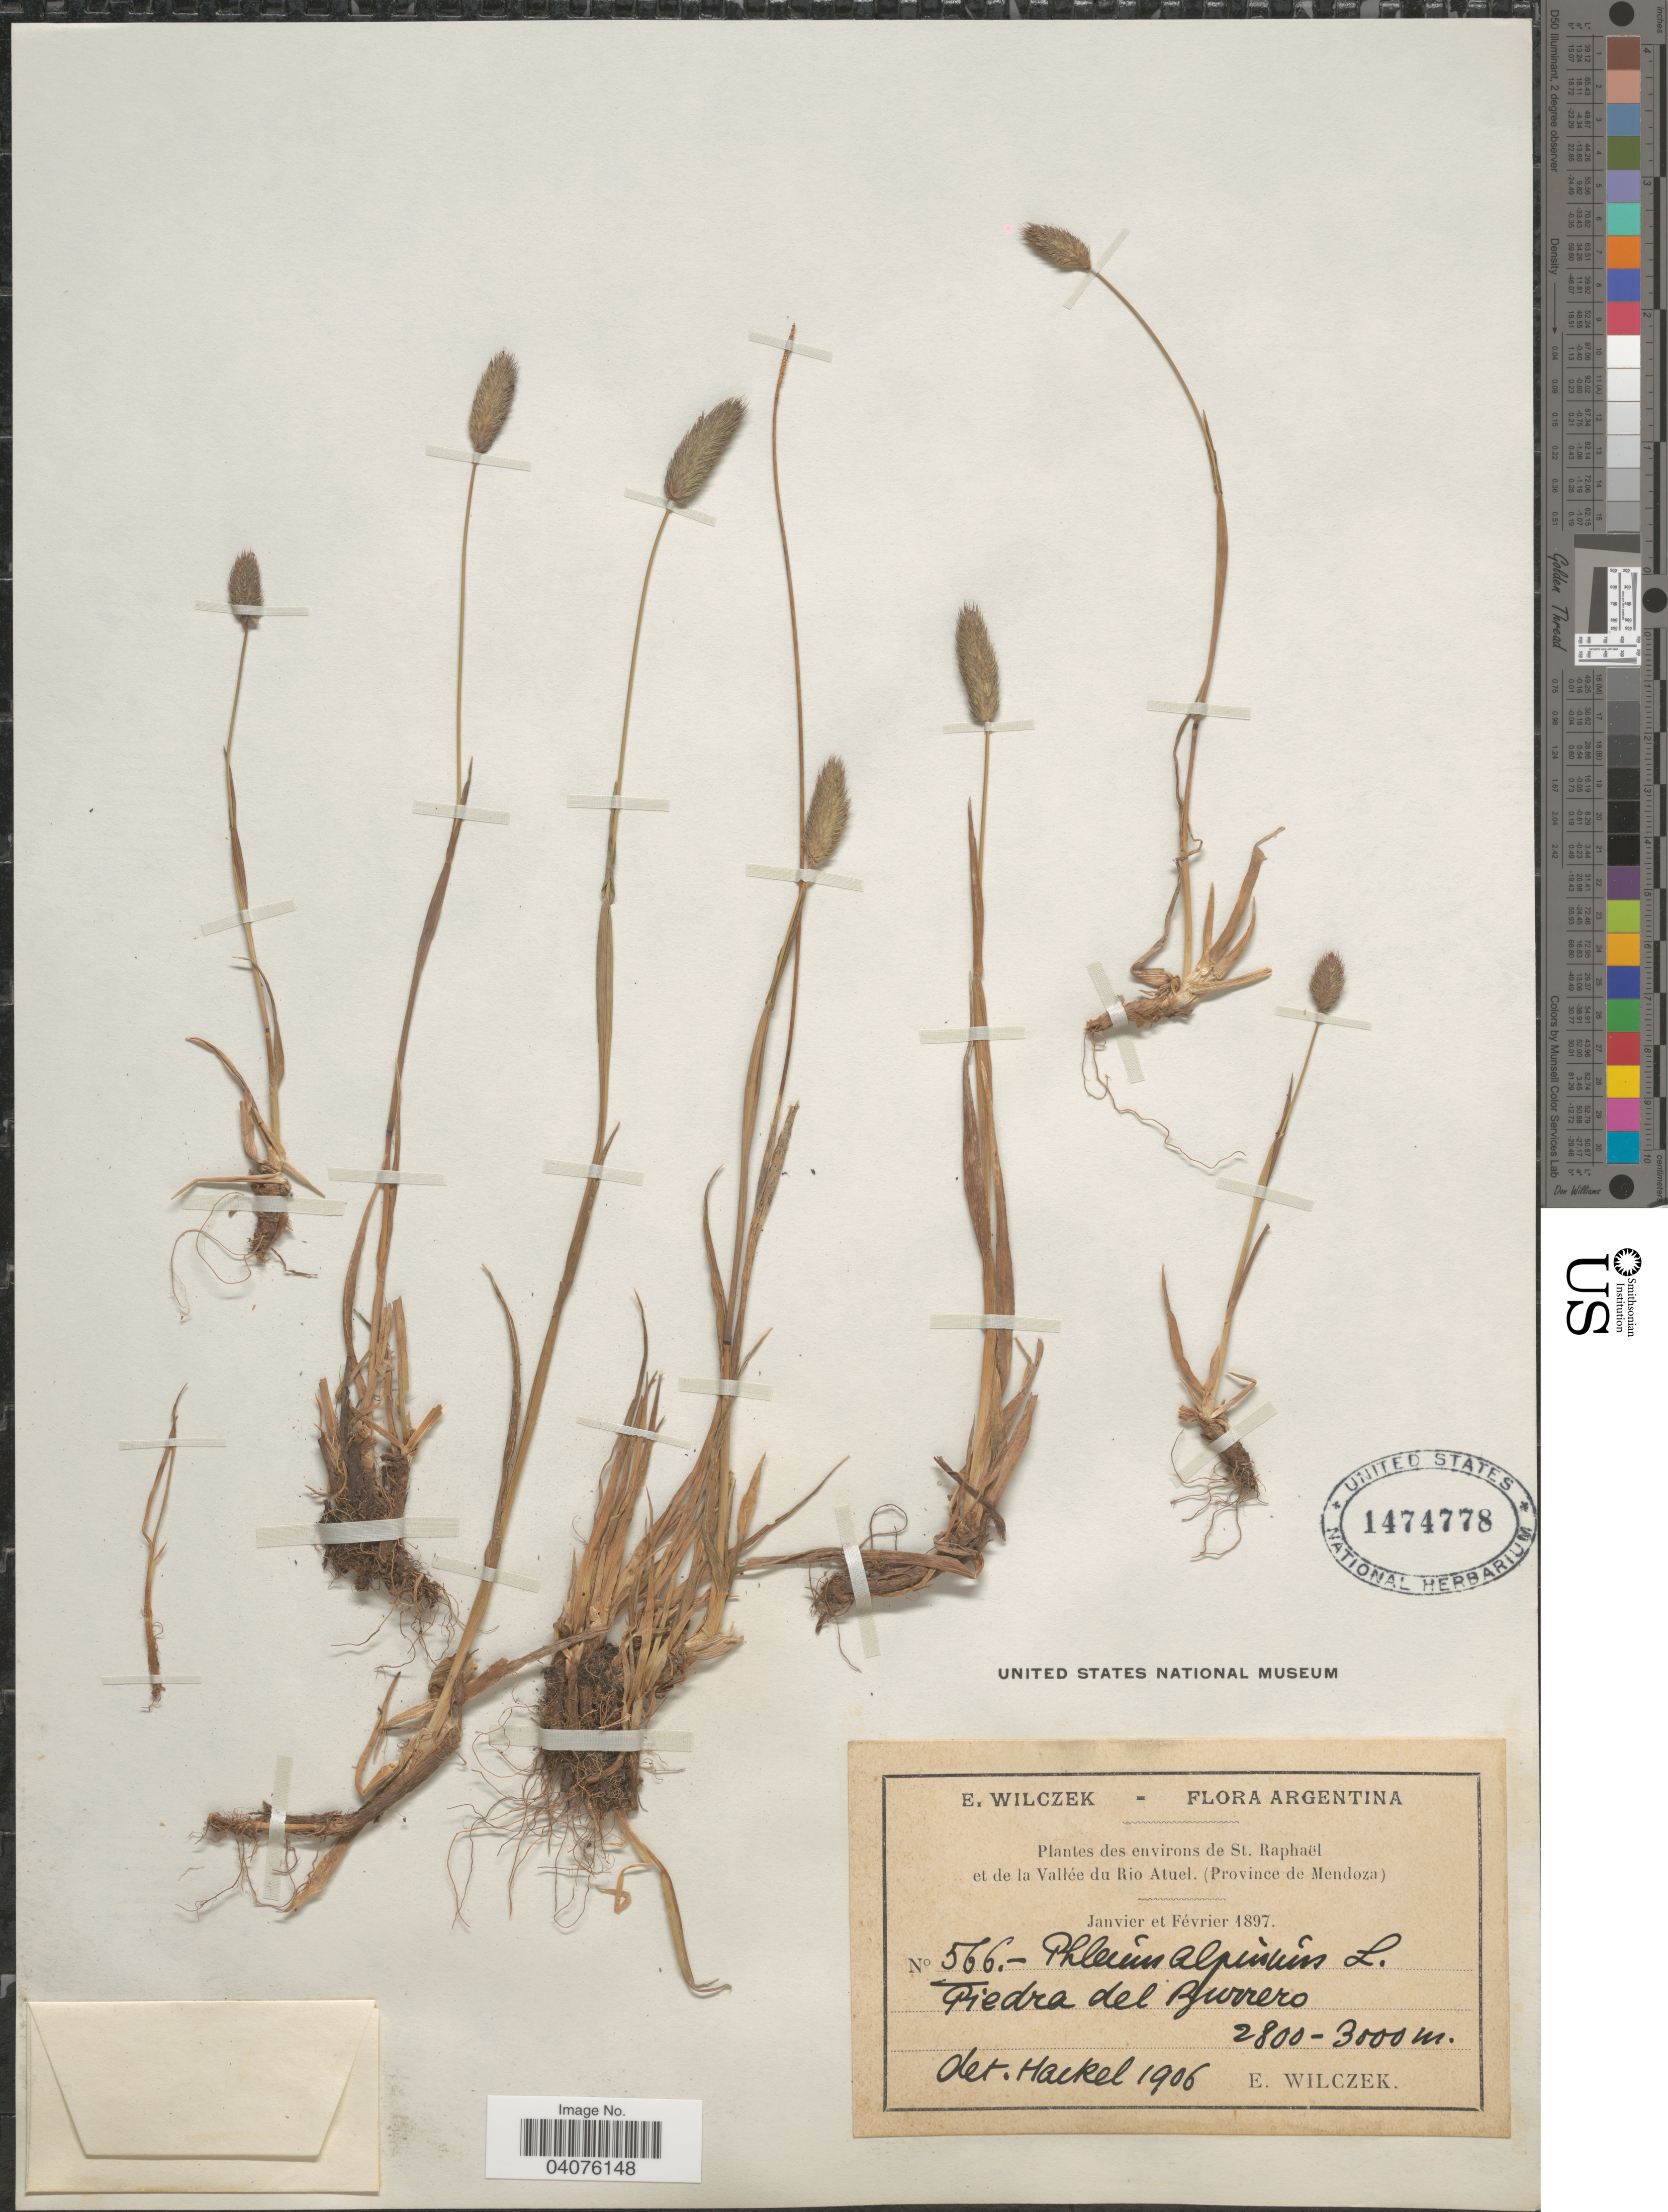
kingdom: Plantae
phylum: Tracheophyta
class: Liliopsida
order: Poales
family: Poaceae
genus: Phleum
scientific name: Phleum alpinum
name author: L.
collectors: E. Wilczek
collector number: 566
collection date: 1897-01/1897-02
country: Argentina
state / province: Mendoza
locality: Environs de St. Raphaël et de la Vallée du Rio Atuel. Piedra del Burrero.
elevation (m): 2800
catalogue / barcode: US 1474778